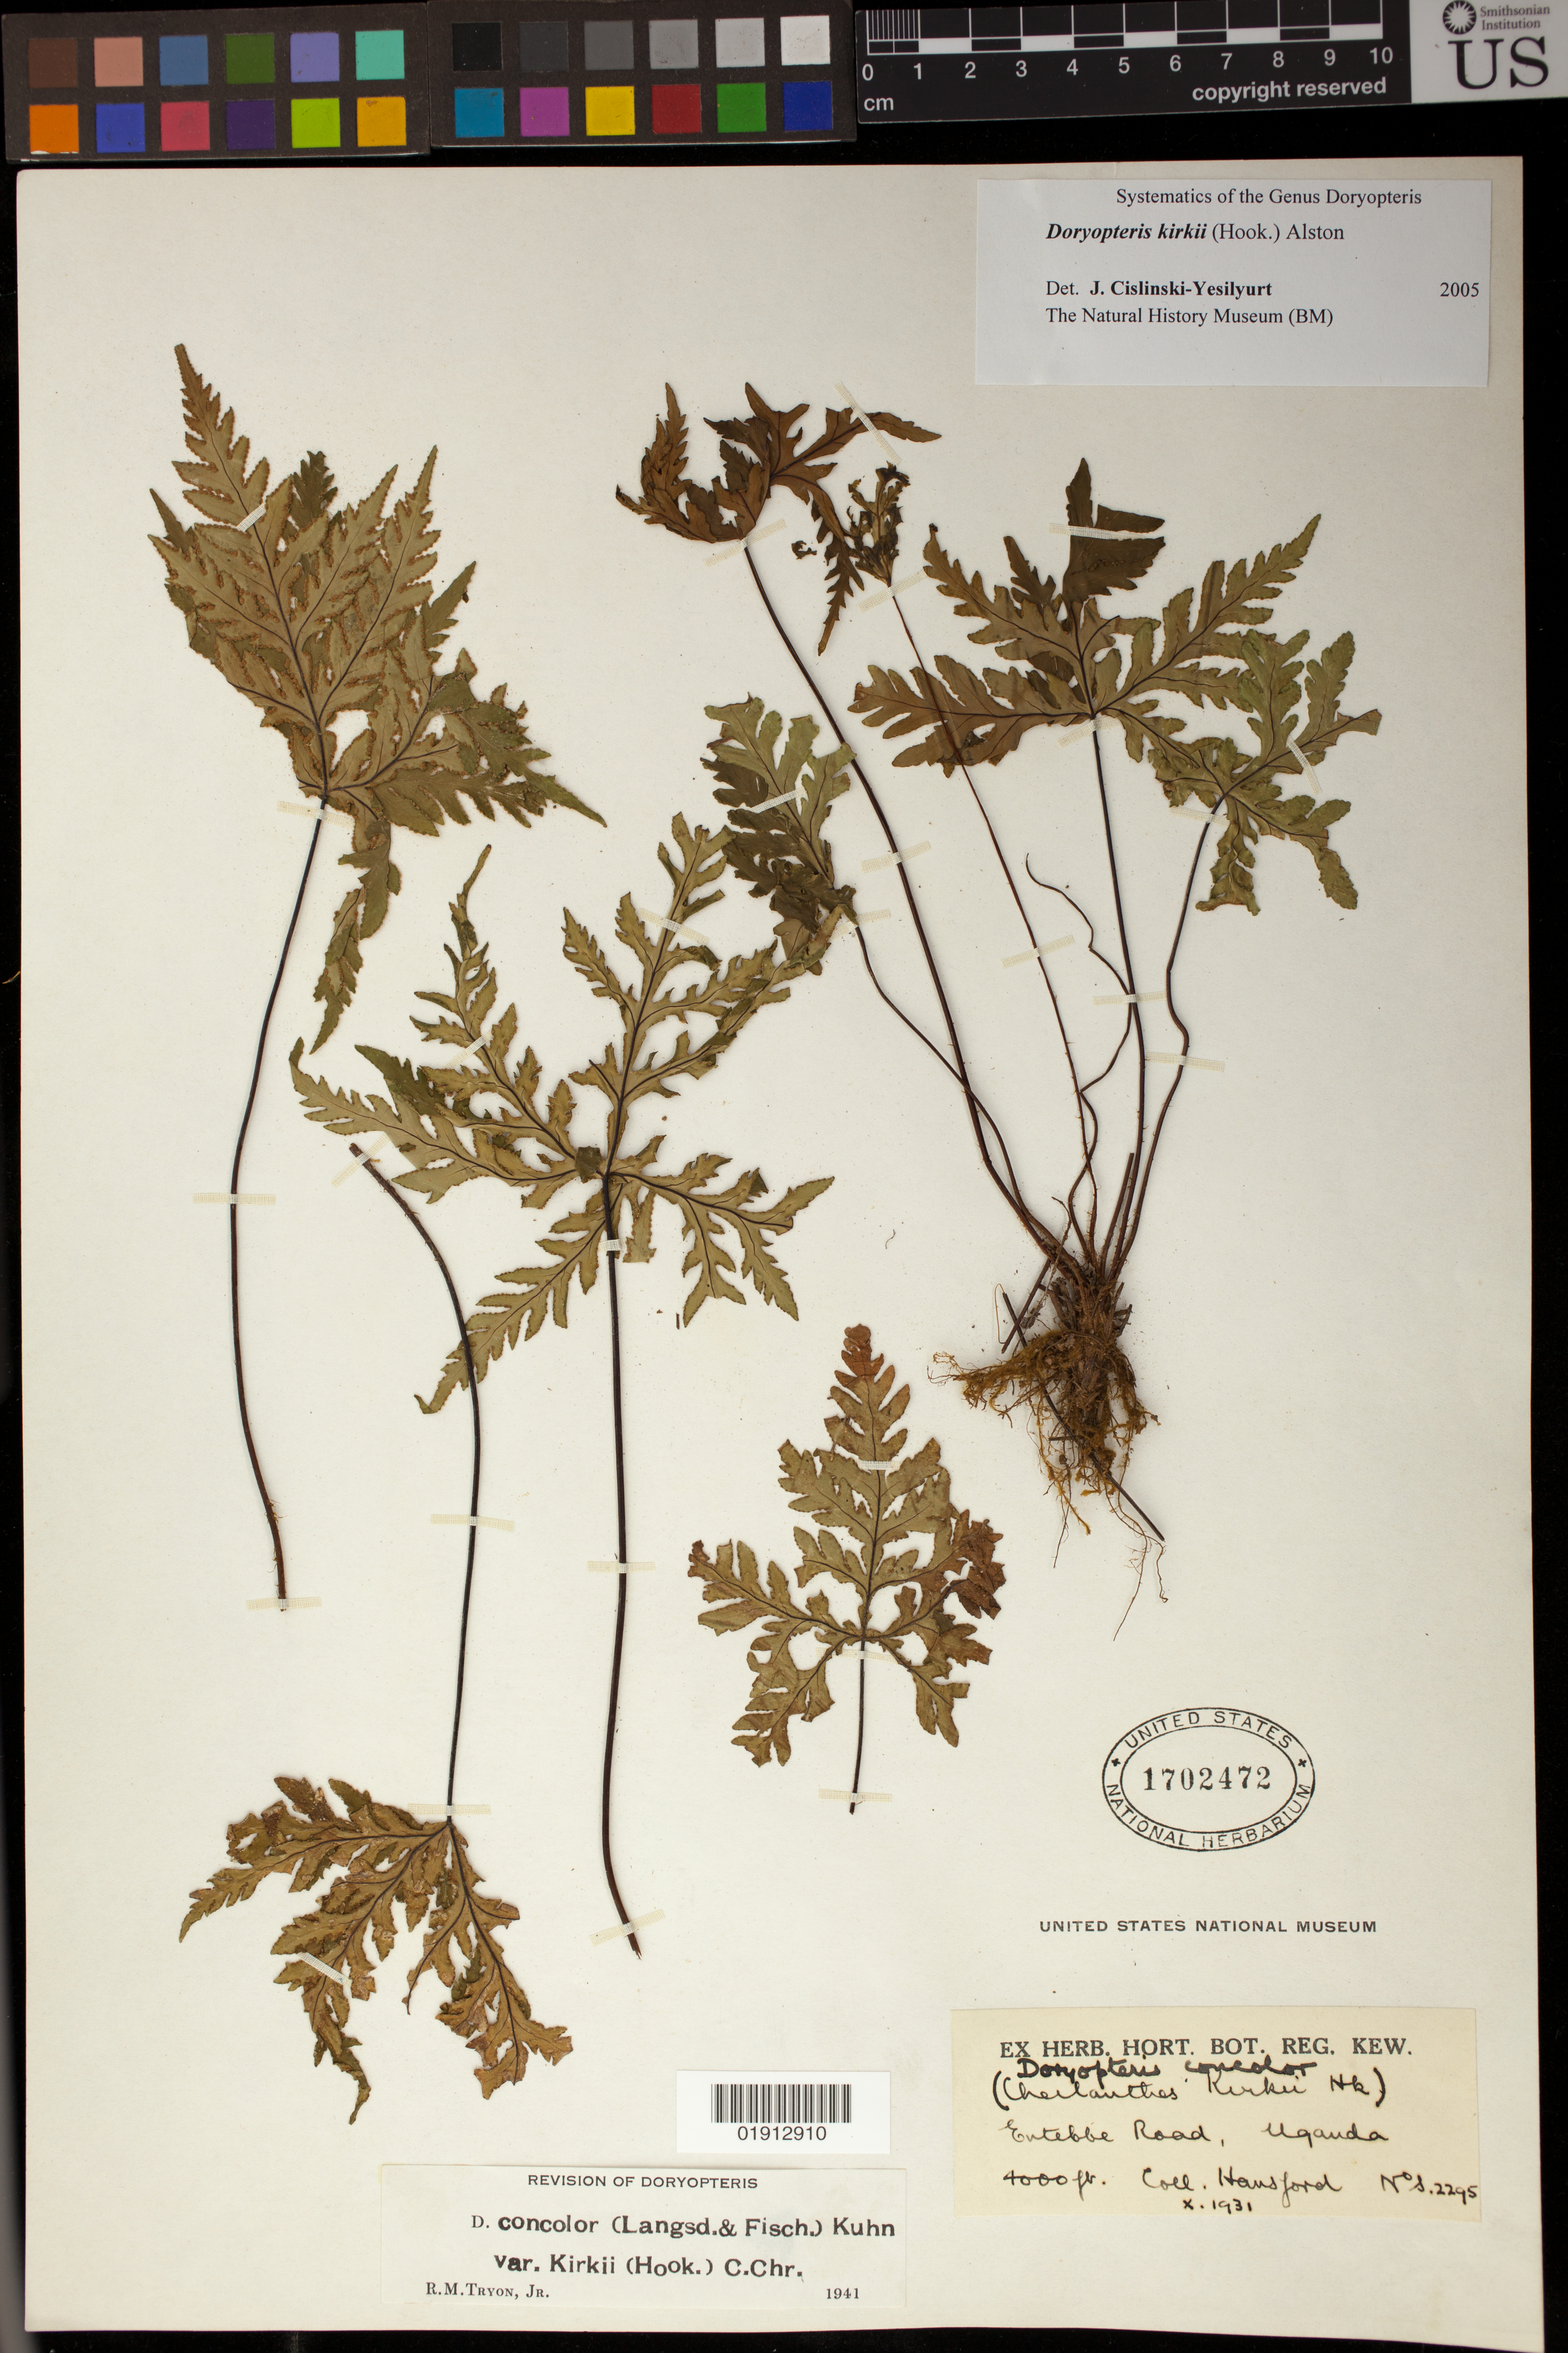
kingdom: Plantae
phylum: Tracheophyta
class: Polypodiopsida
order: Polypodiales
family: Pteridaceae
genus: Doryopteris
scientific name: Doryopteris kirkii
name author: (Hook.) Alston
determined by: Yesilyurt, J. C.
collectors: C. Hansford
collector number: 2295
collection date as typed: X.1931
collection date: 1931-10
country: Uganda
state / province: Central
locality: Entebbe Road.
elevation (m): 122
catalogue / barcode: US 1702472